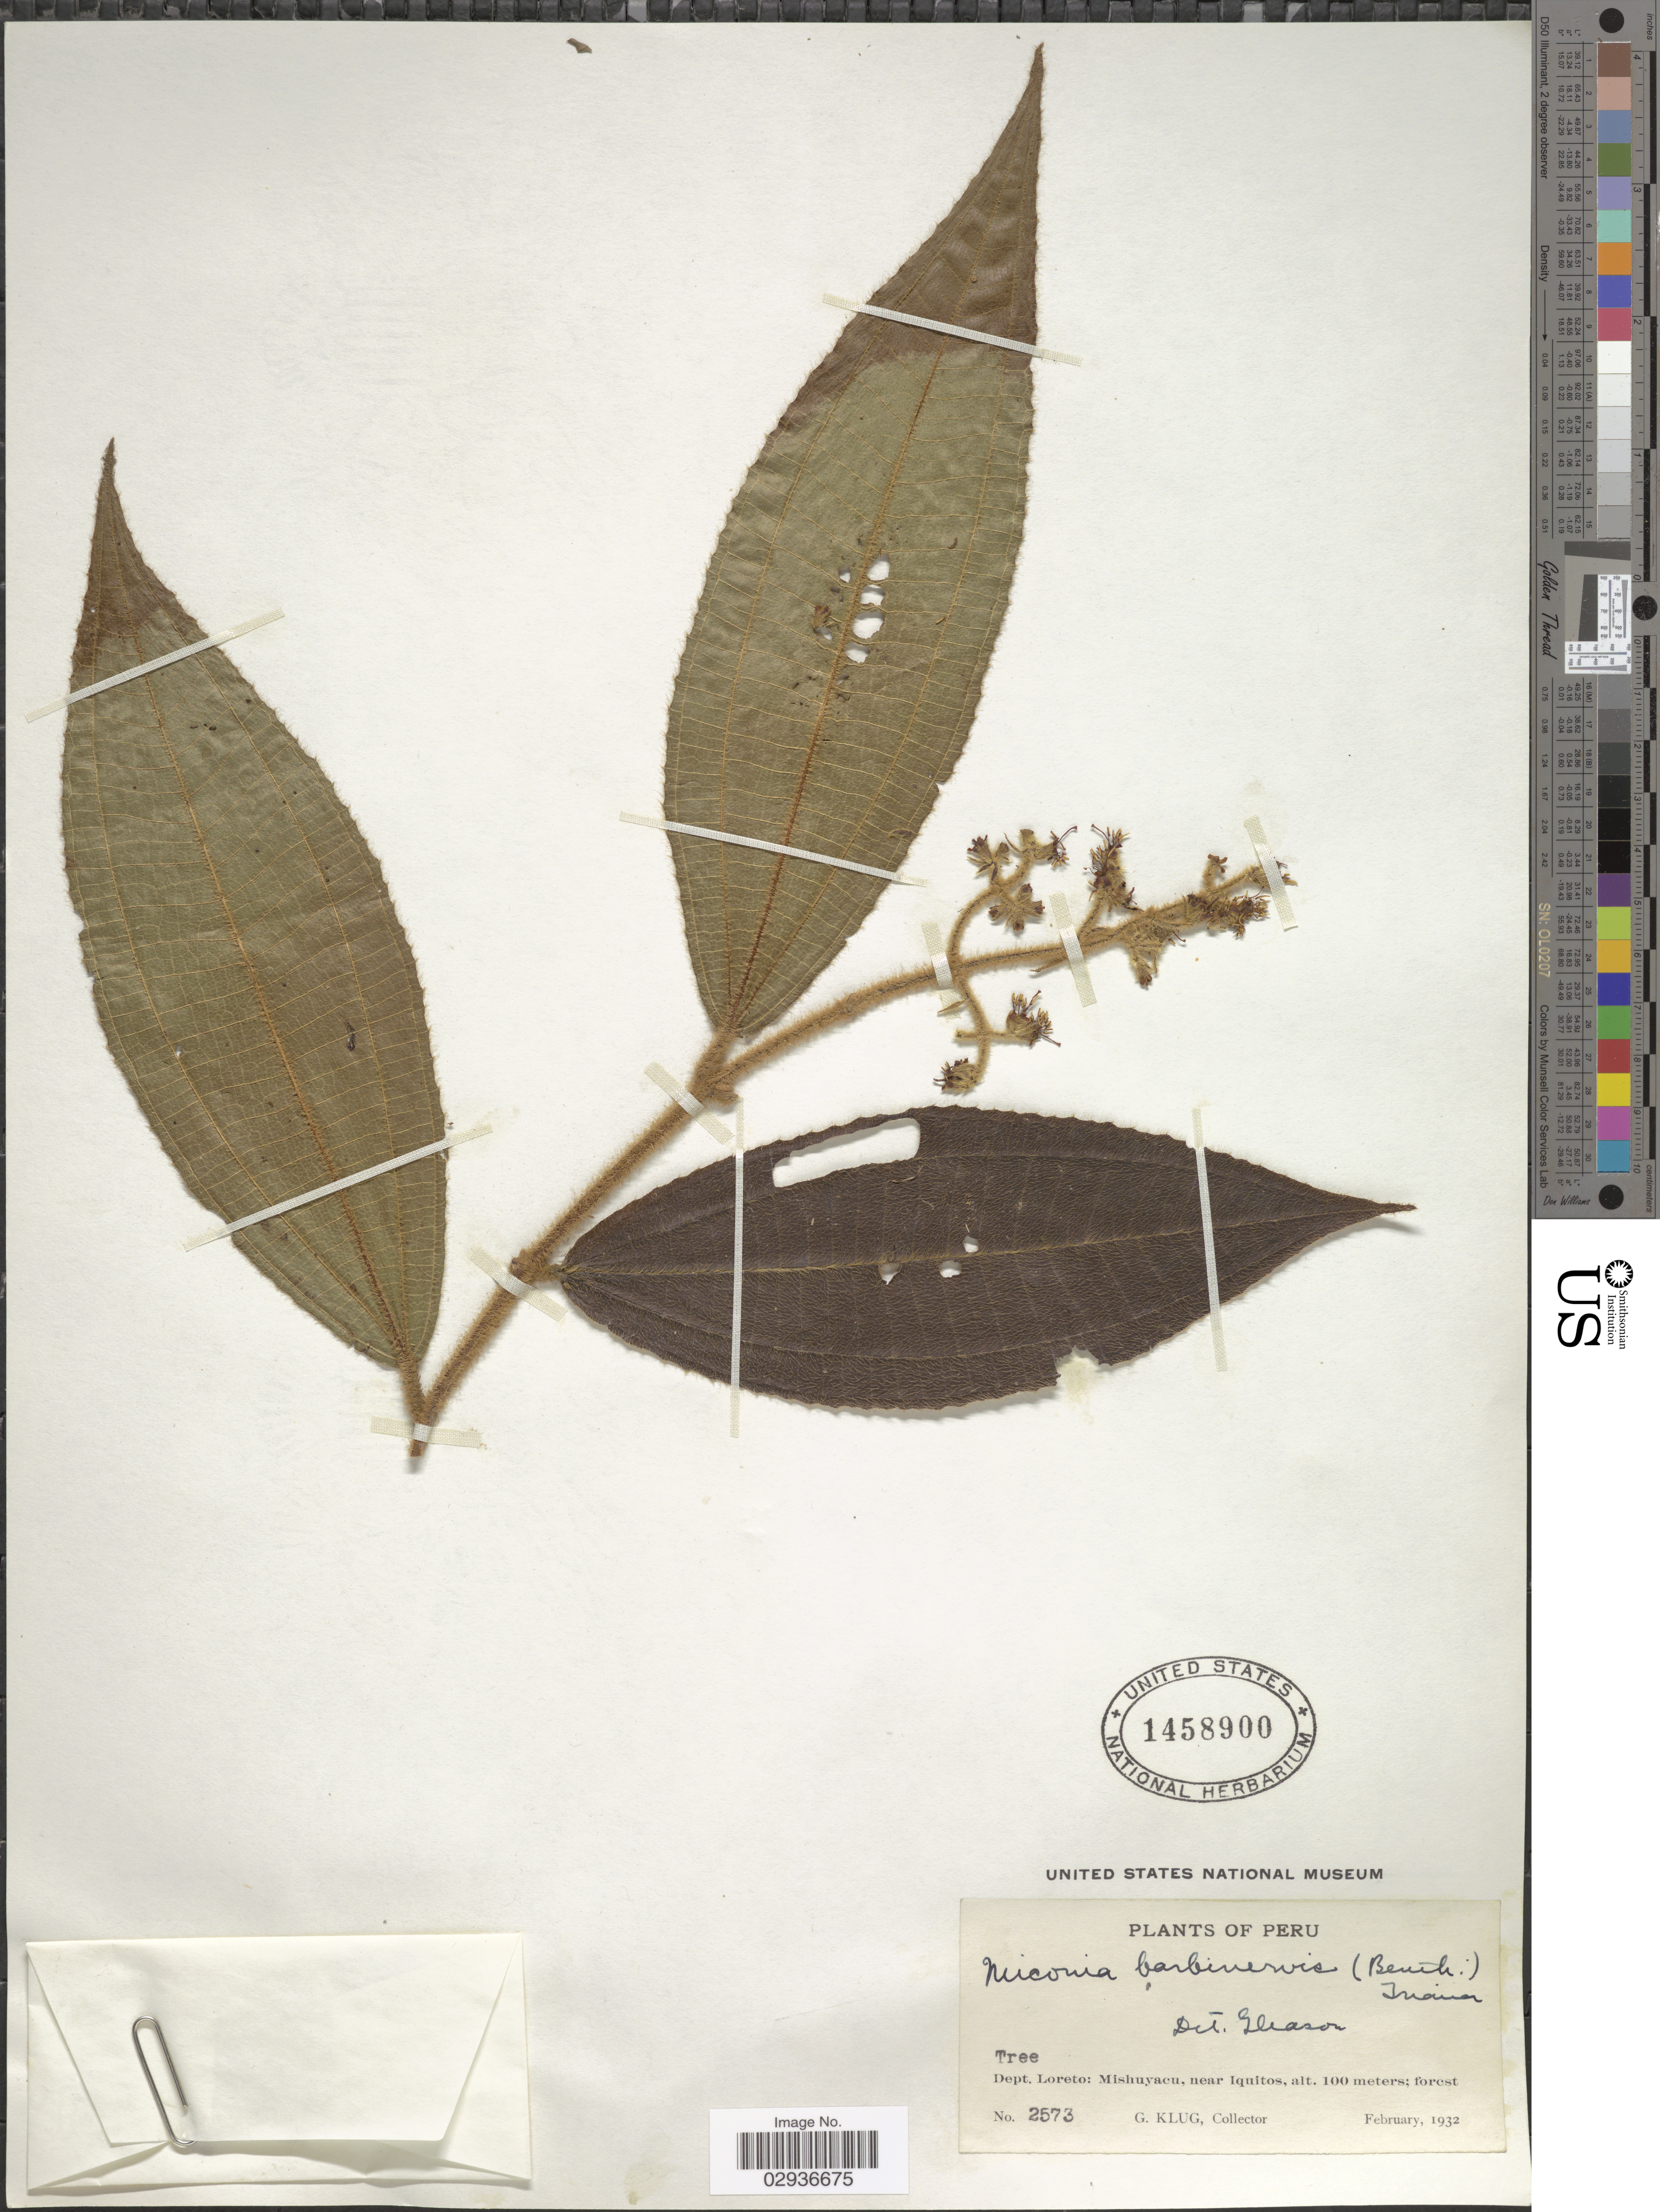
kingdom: Plantae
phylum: Tracheophyta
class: Magnoliopsida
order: Myrtales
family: Melastomataceae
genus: Miconia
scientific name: Miconia barbinervis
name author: (Benth.) Triana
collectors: G. Klug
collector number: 2573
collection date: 1932-02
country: Peru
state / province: Loreto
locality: Dept. Loreto: Mishuyacu, near Iquitos.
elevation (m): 100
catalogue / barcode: US 1458900